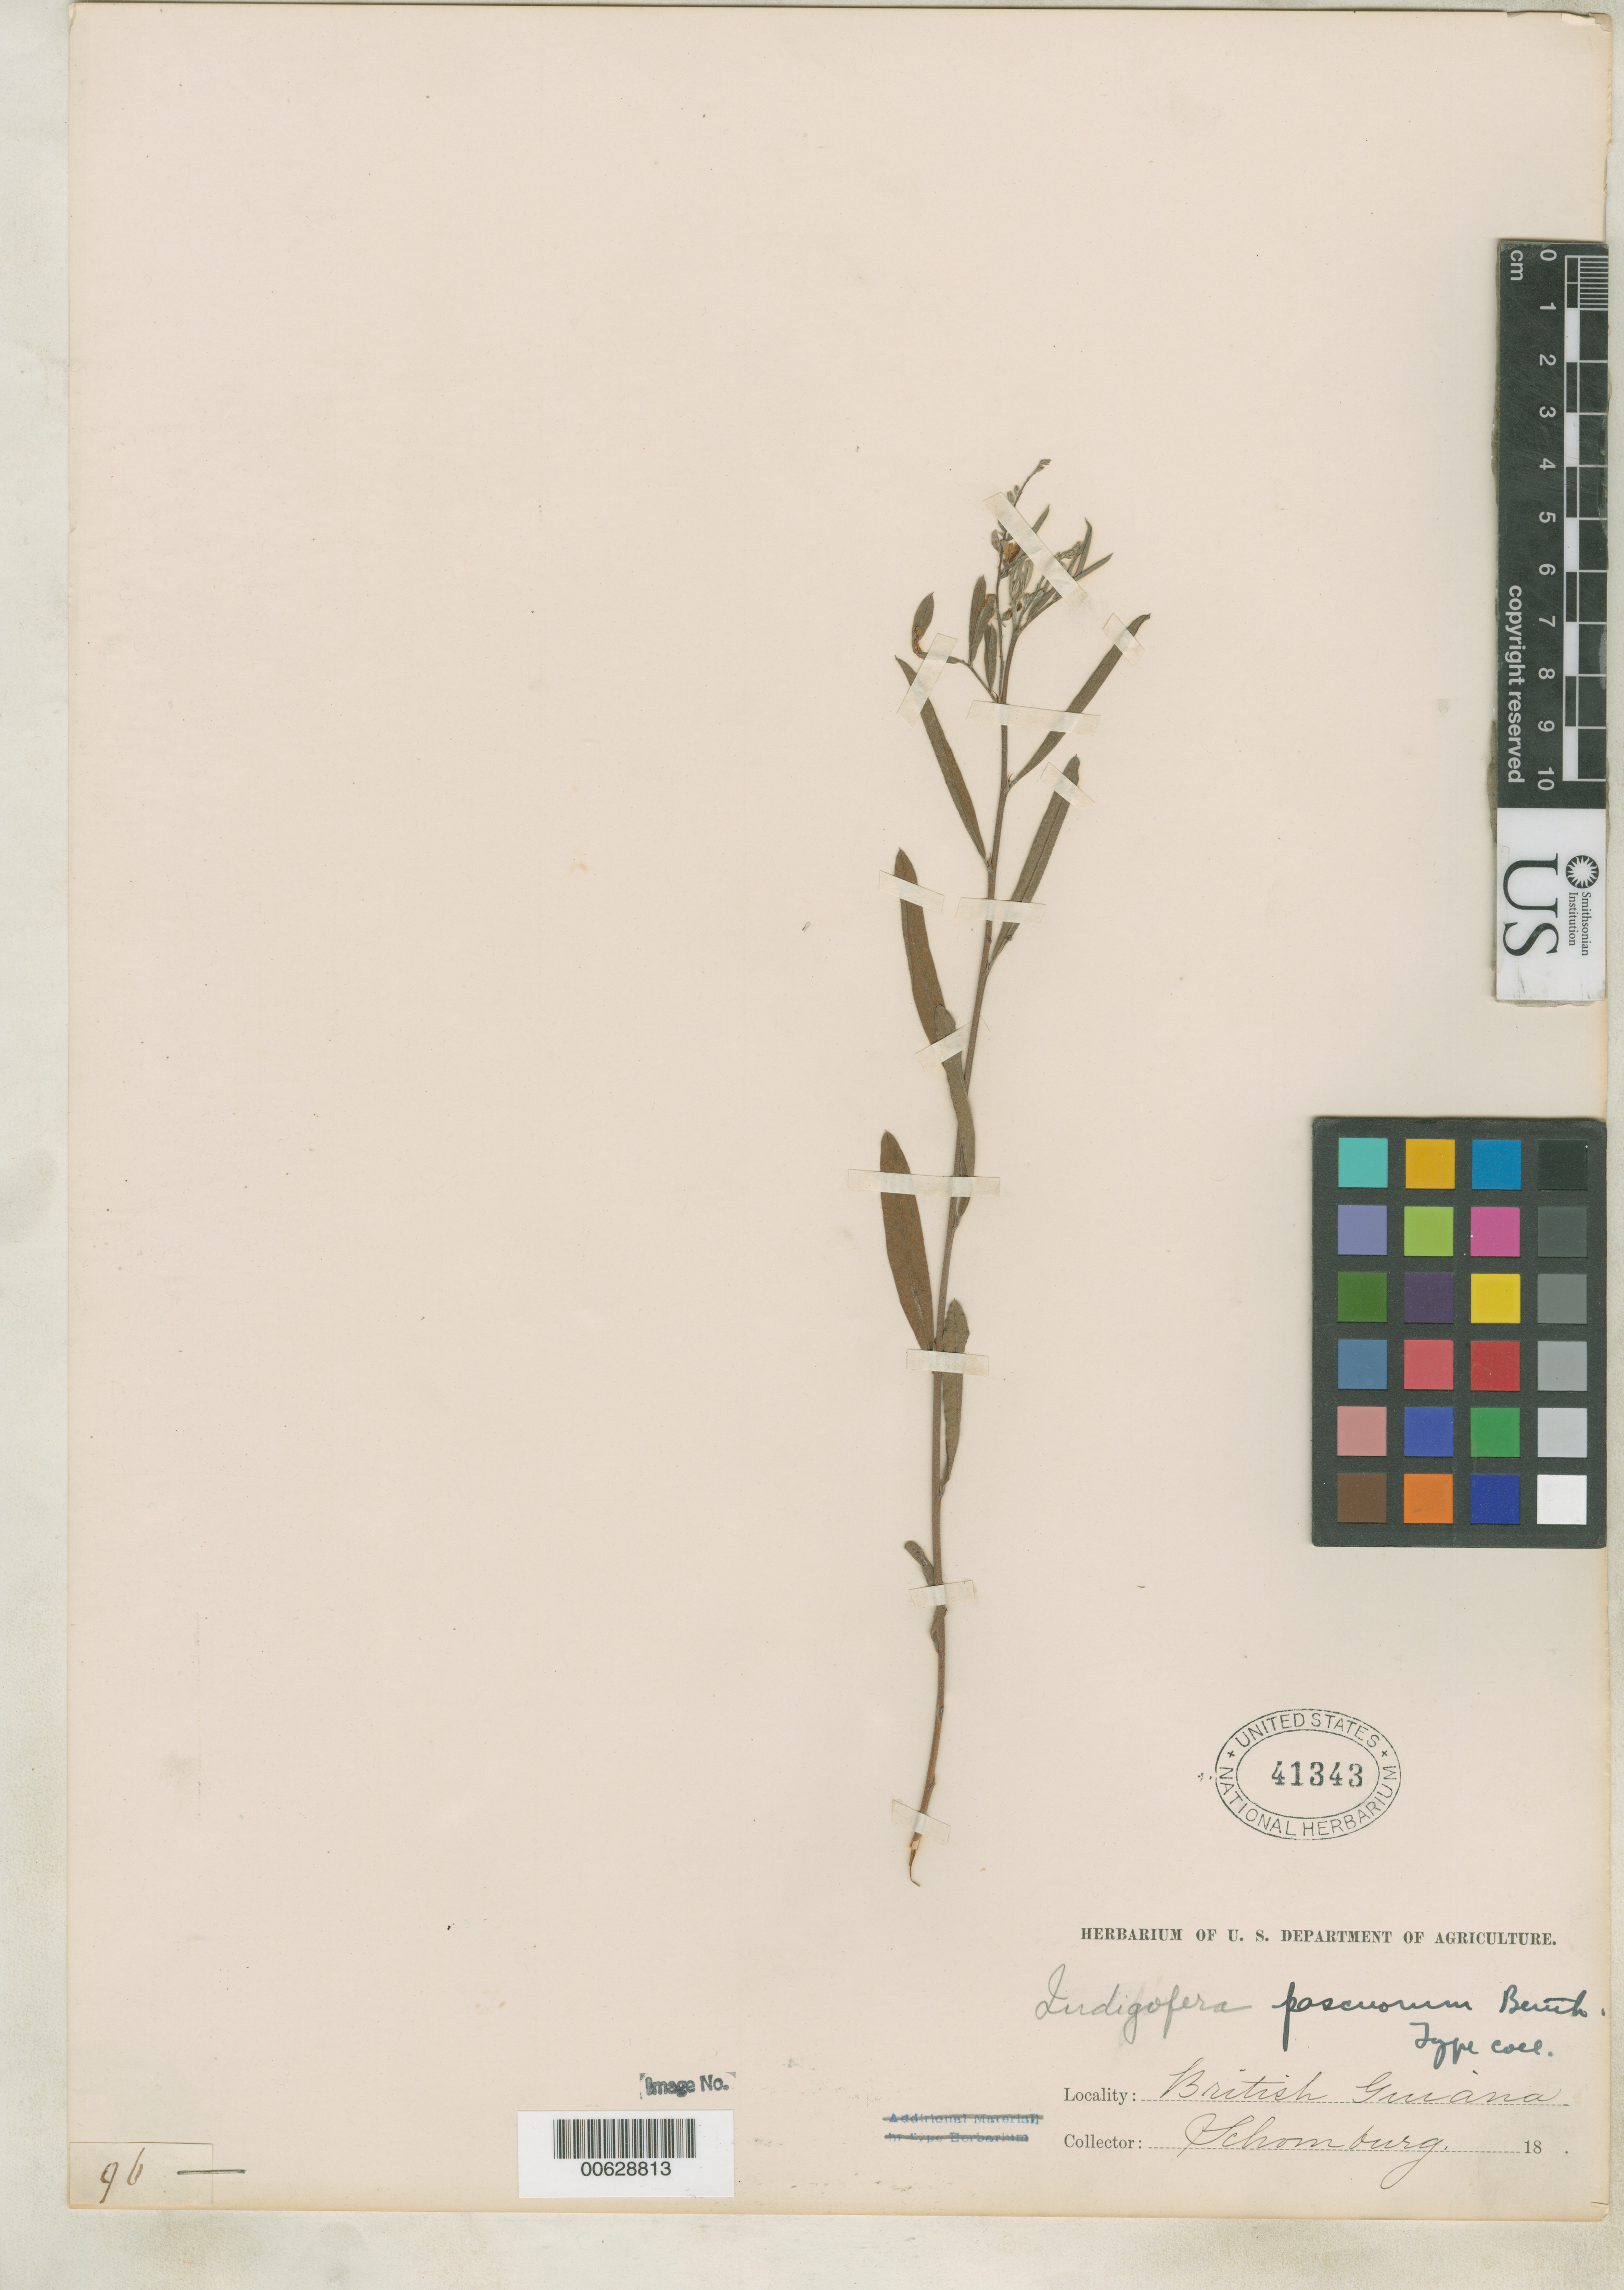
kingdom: Plantae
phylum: Tracheophyta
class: Magnoliopsida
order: Fabales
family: Fabaceae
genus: Indigofera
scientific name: Indigofera pascuorum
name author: Benth.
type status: Isotype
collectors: M. R. Schomburgk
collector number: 96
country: Guyana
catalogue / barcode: US 41343